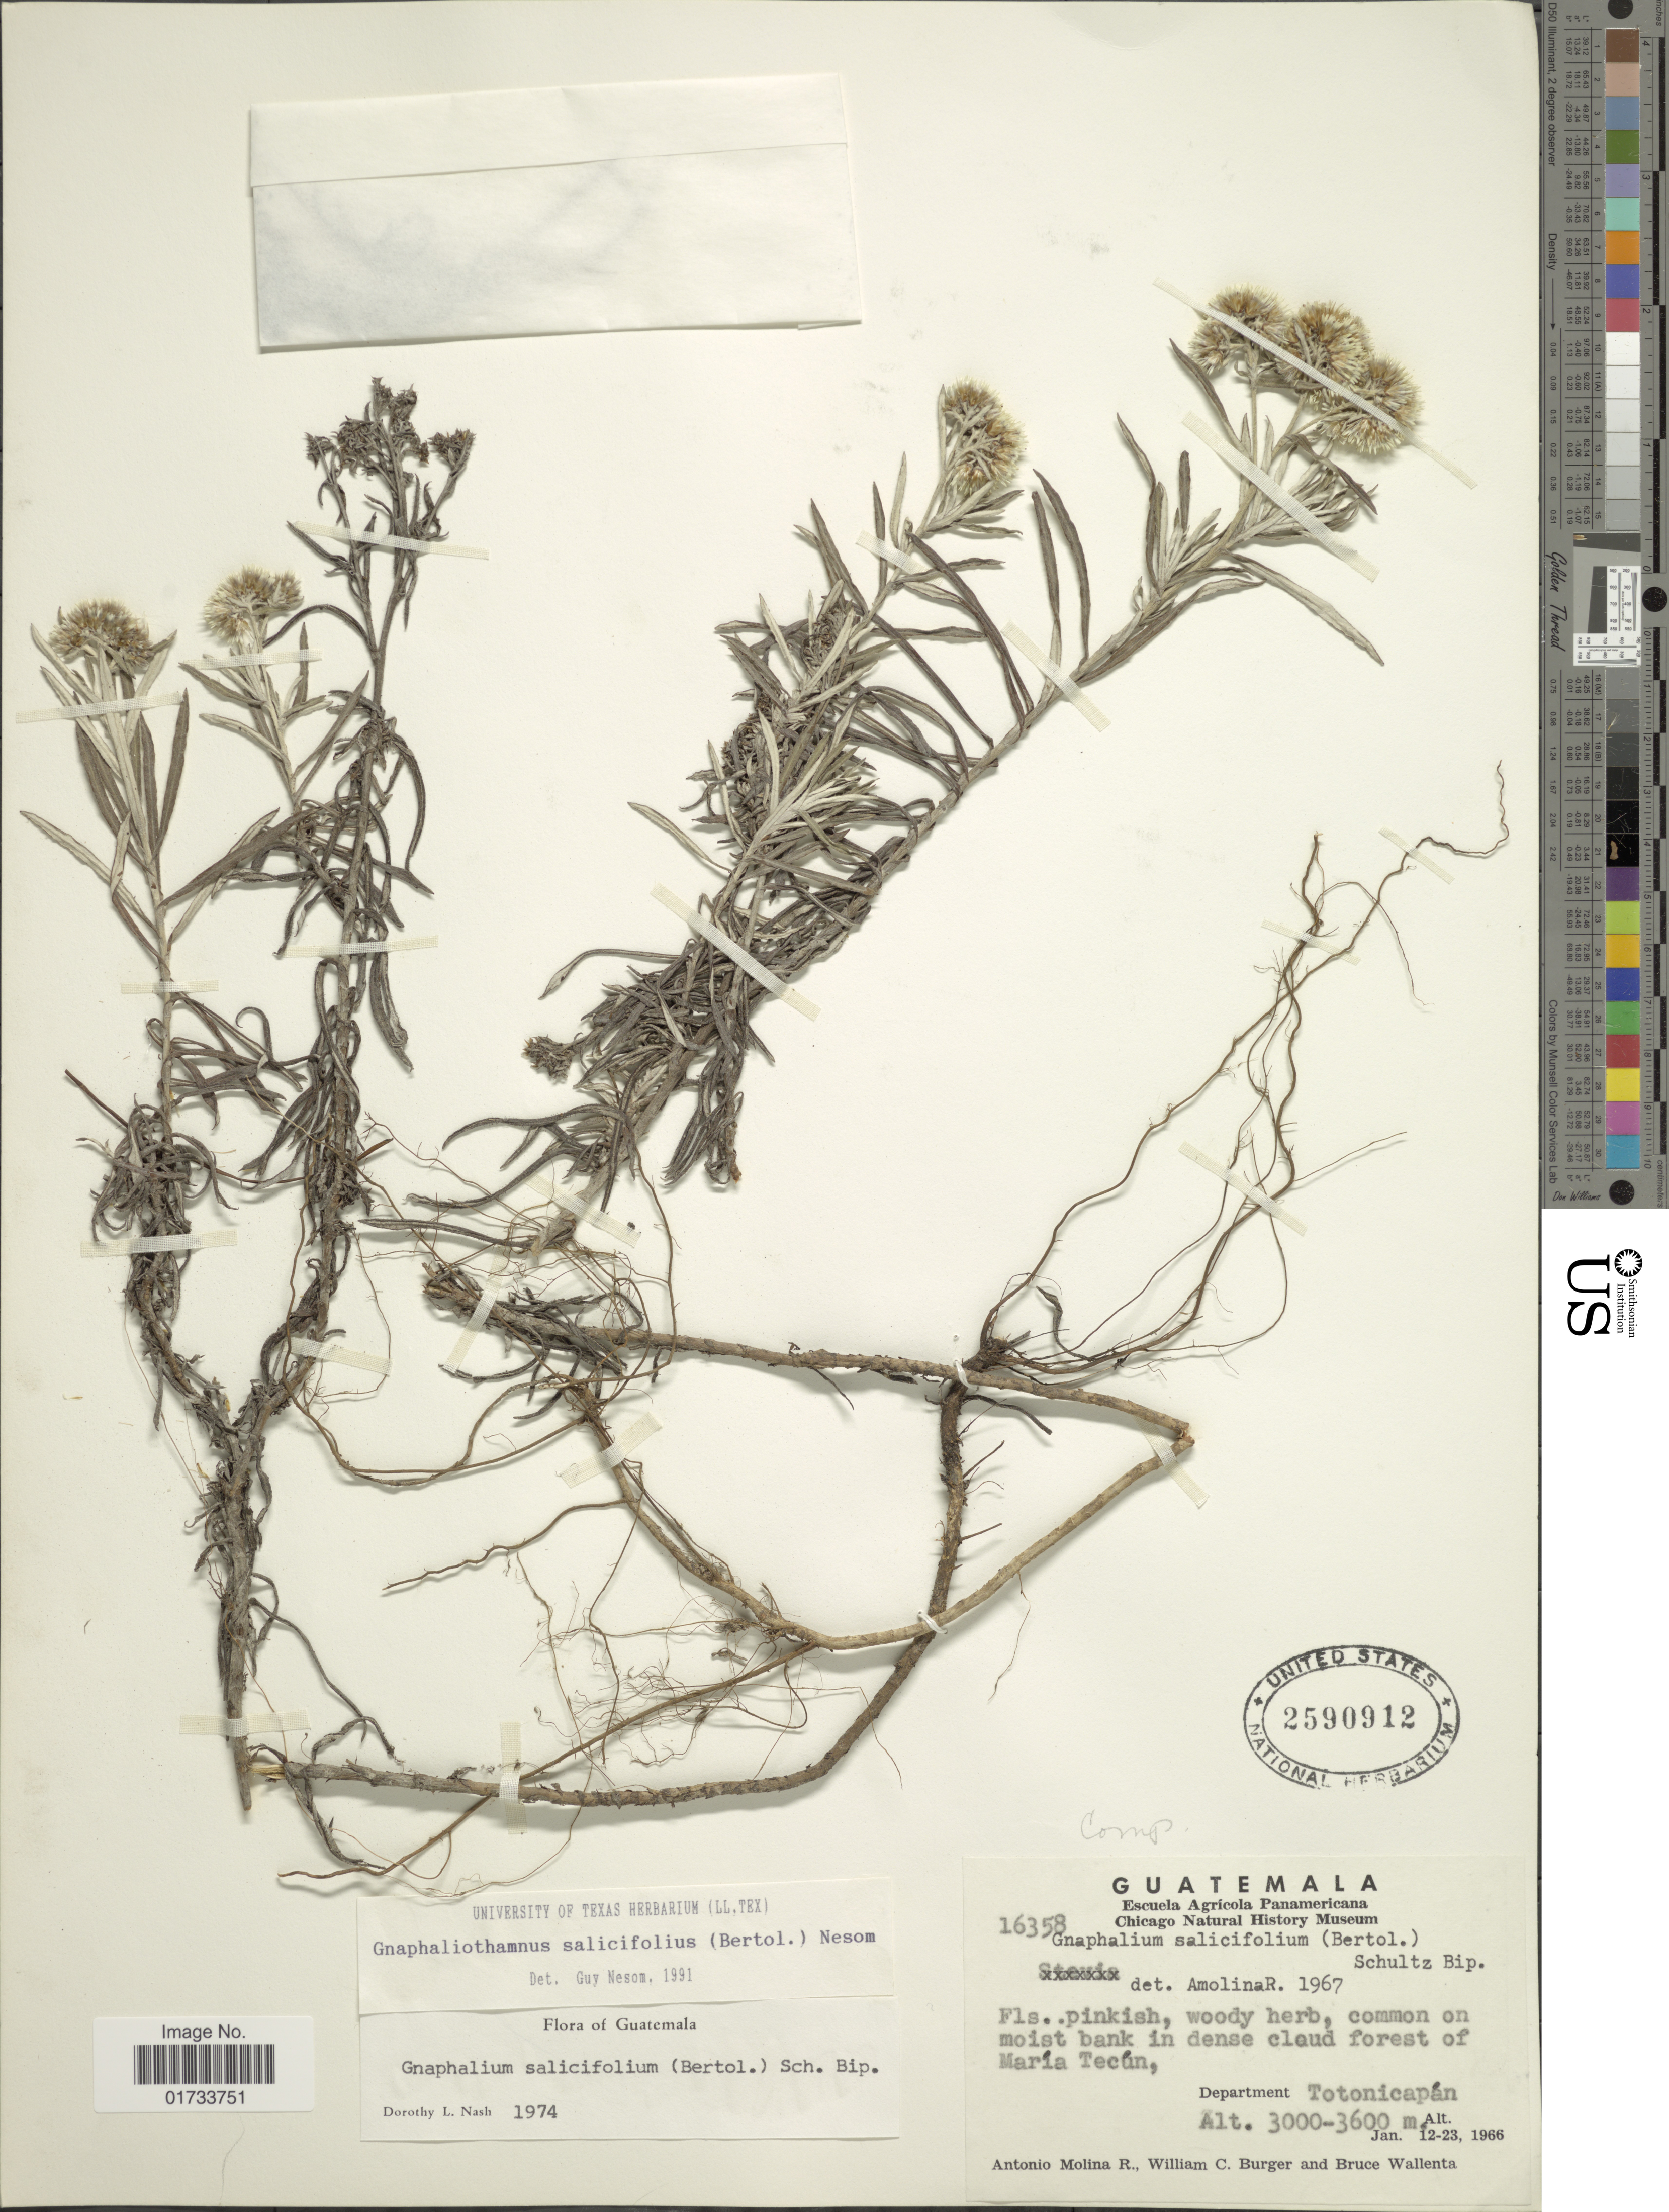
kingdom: Plantae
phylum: Tracheophyta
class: Magnoliopsida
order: Asterales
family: Asteraceae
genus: Chionolaena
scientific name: Chionolaena salicifolia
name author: (Bertol.) G.L. Nesom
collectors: A. Molina R., W. Burger & B. Wallenta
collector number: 16358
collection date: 1966-01-12/1966-01-23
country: Guatemala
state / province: Totonicapan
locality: Common on moist bank in dense cloud forest of María Tecún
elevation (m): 3000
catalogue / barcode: US 2590912